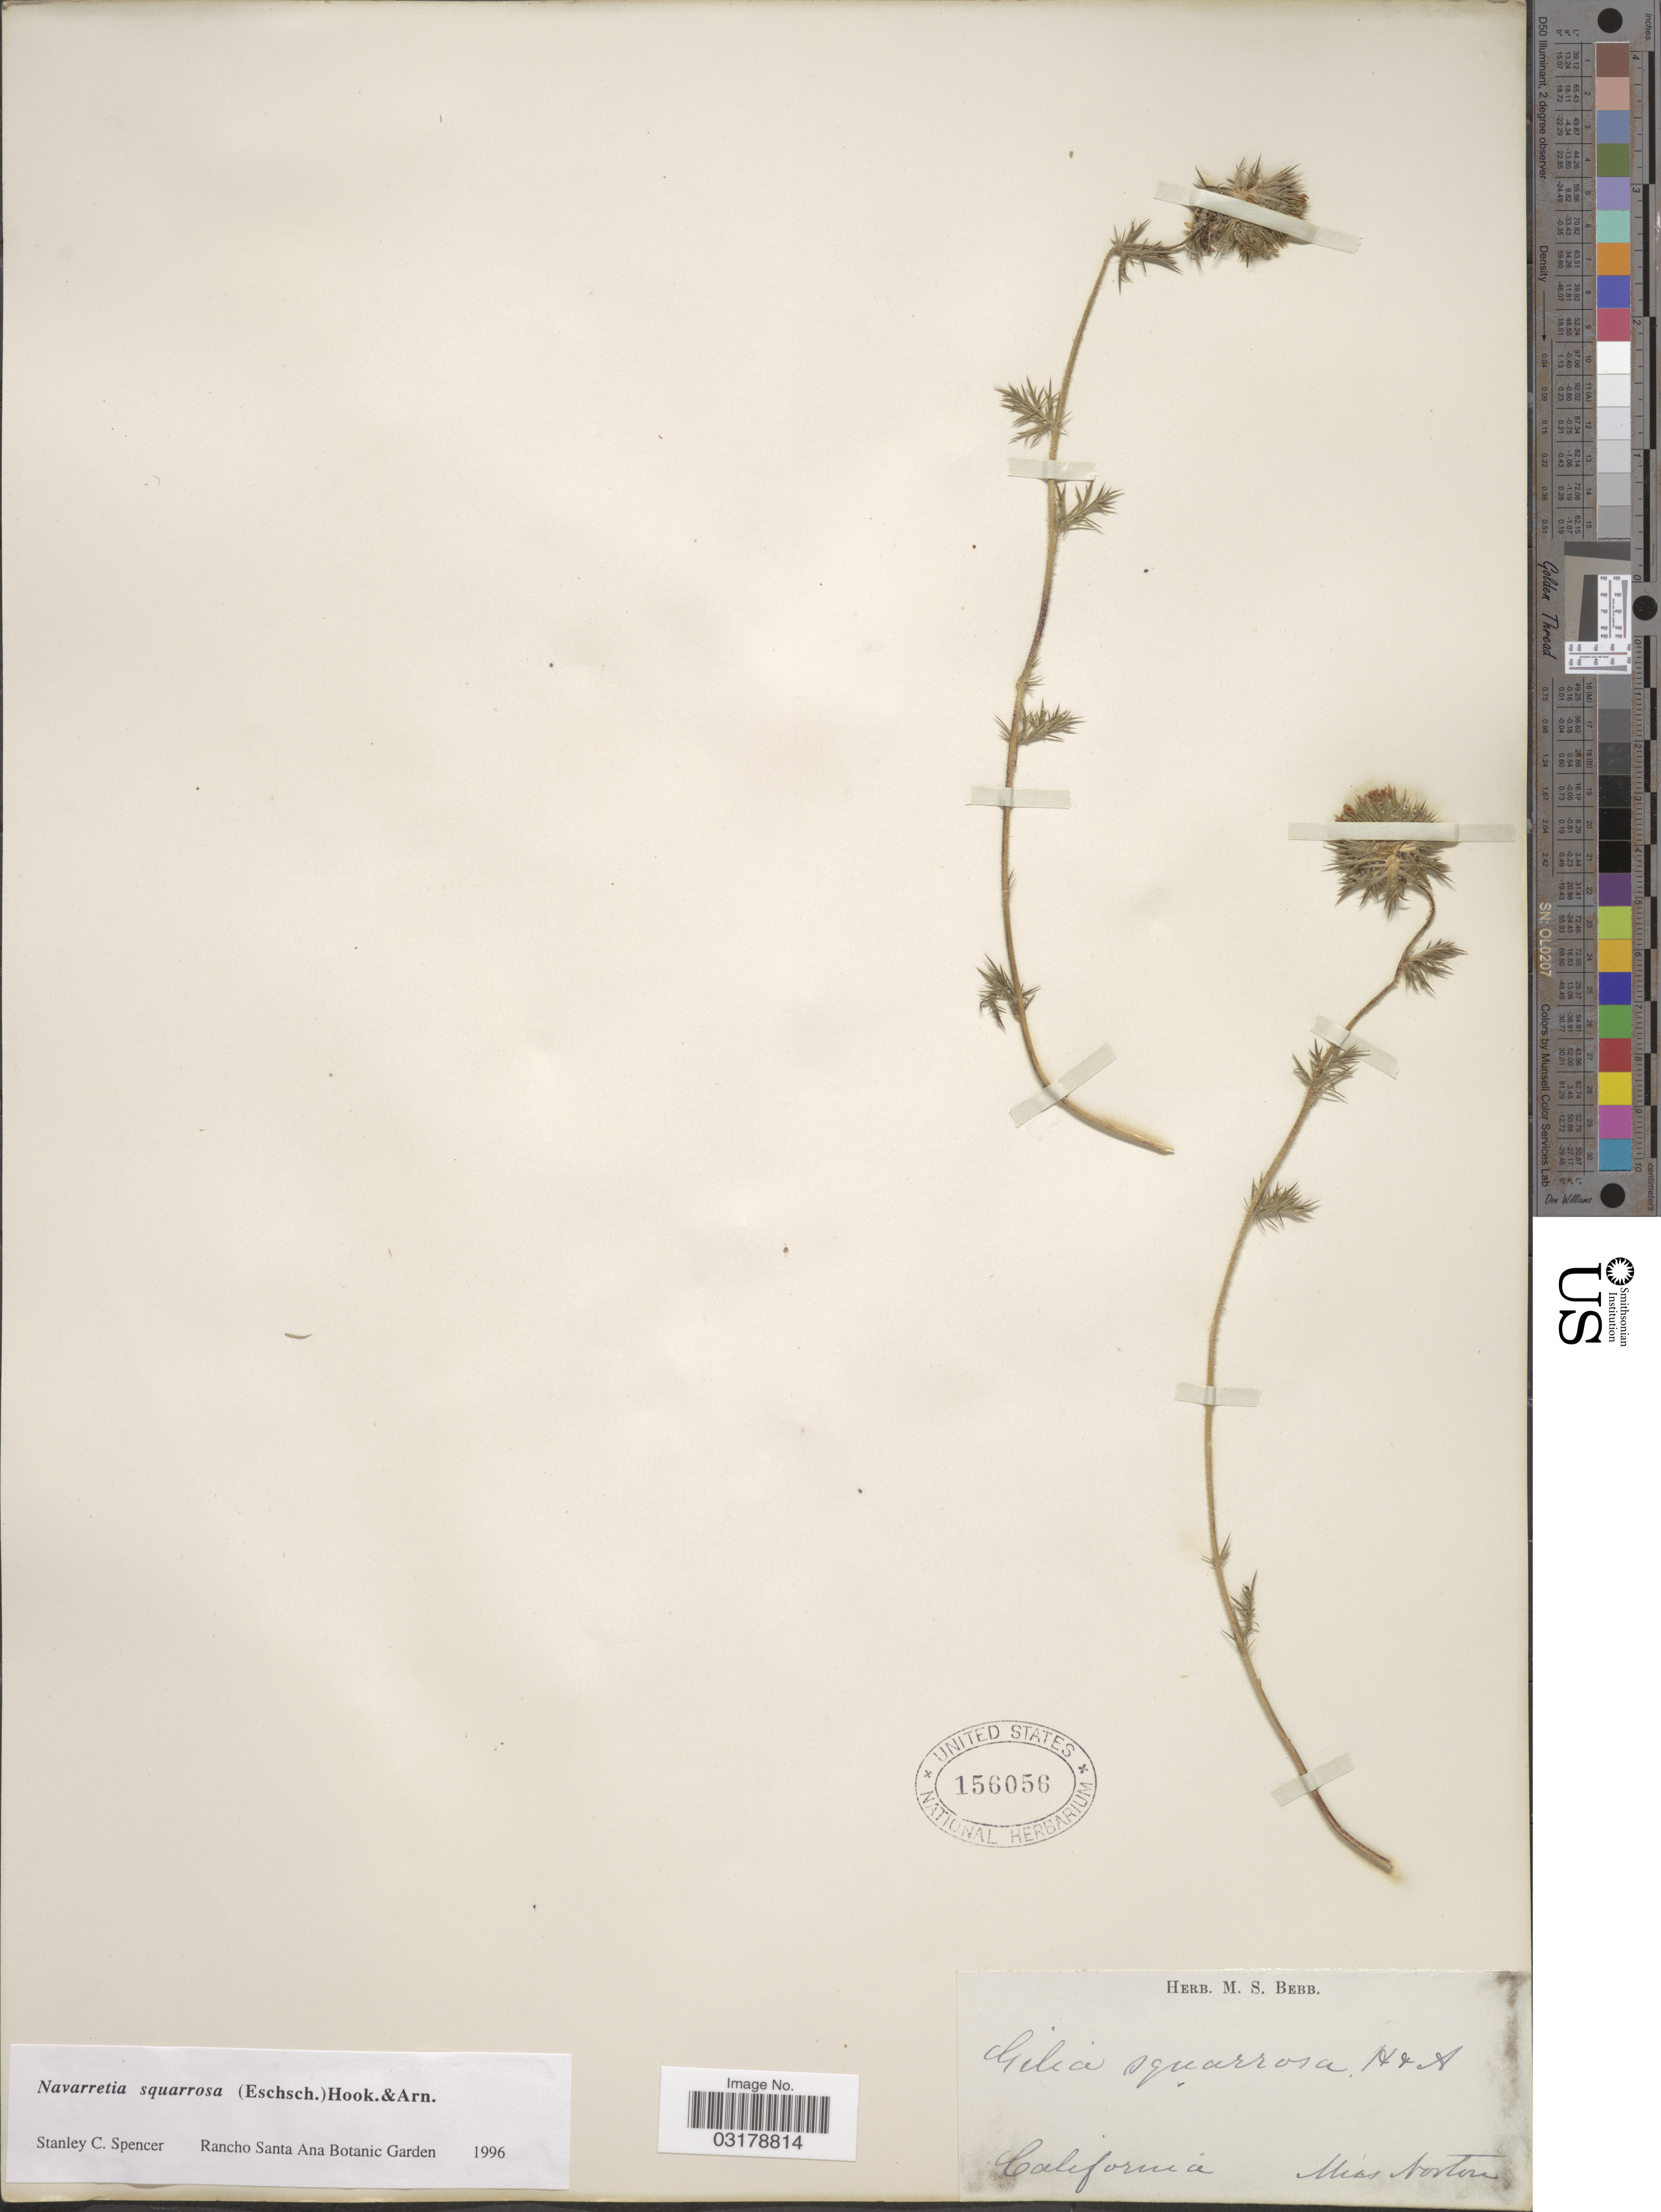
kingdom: Plantae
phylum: Tracheophyta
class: Magnoliopsida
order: Ericales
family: Polemoniaceae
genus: Navarretia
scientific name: Navarretia squarrosa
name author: (Eschsch.) Hook. & Arn.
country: United States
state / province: California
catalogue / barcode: US 156056